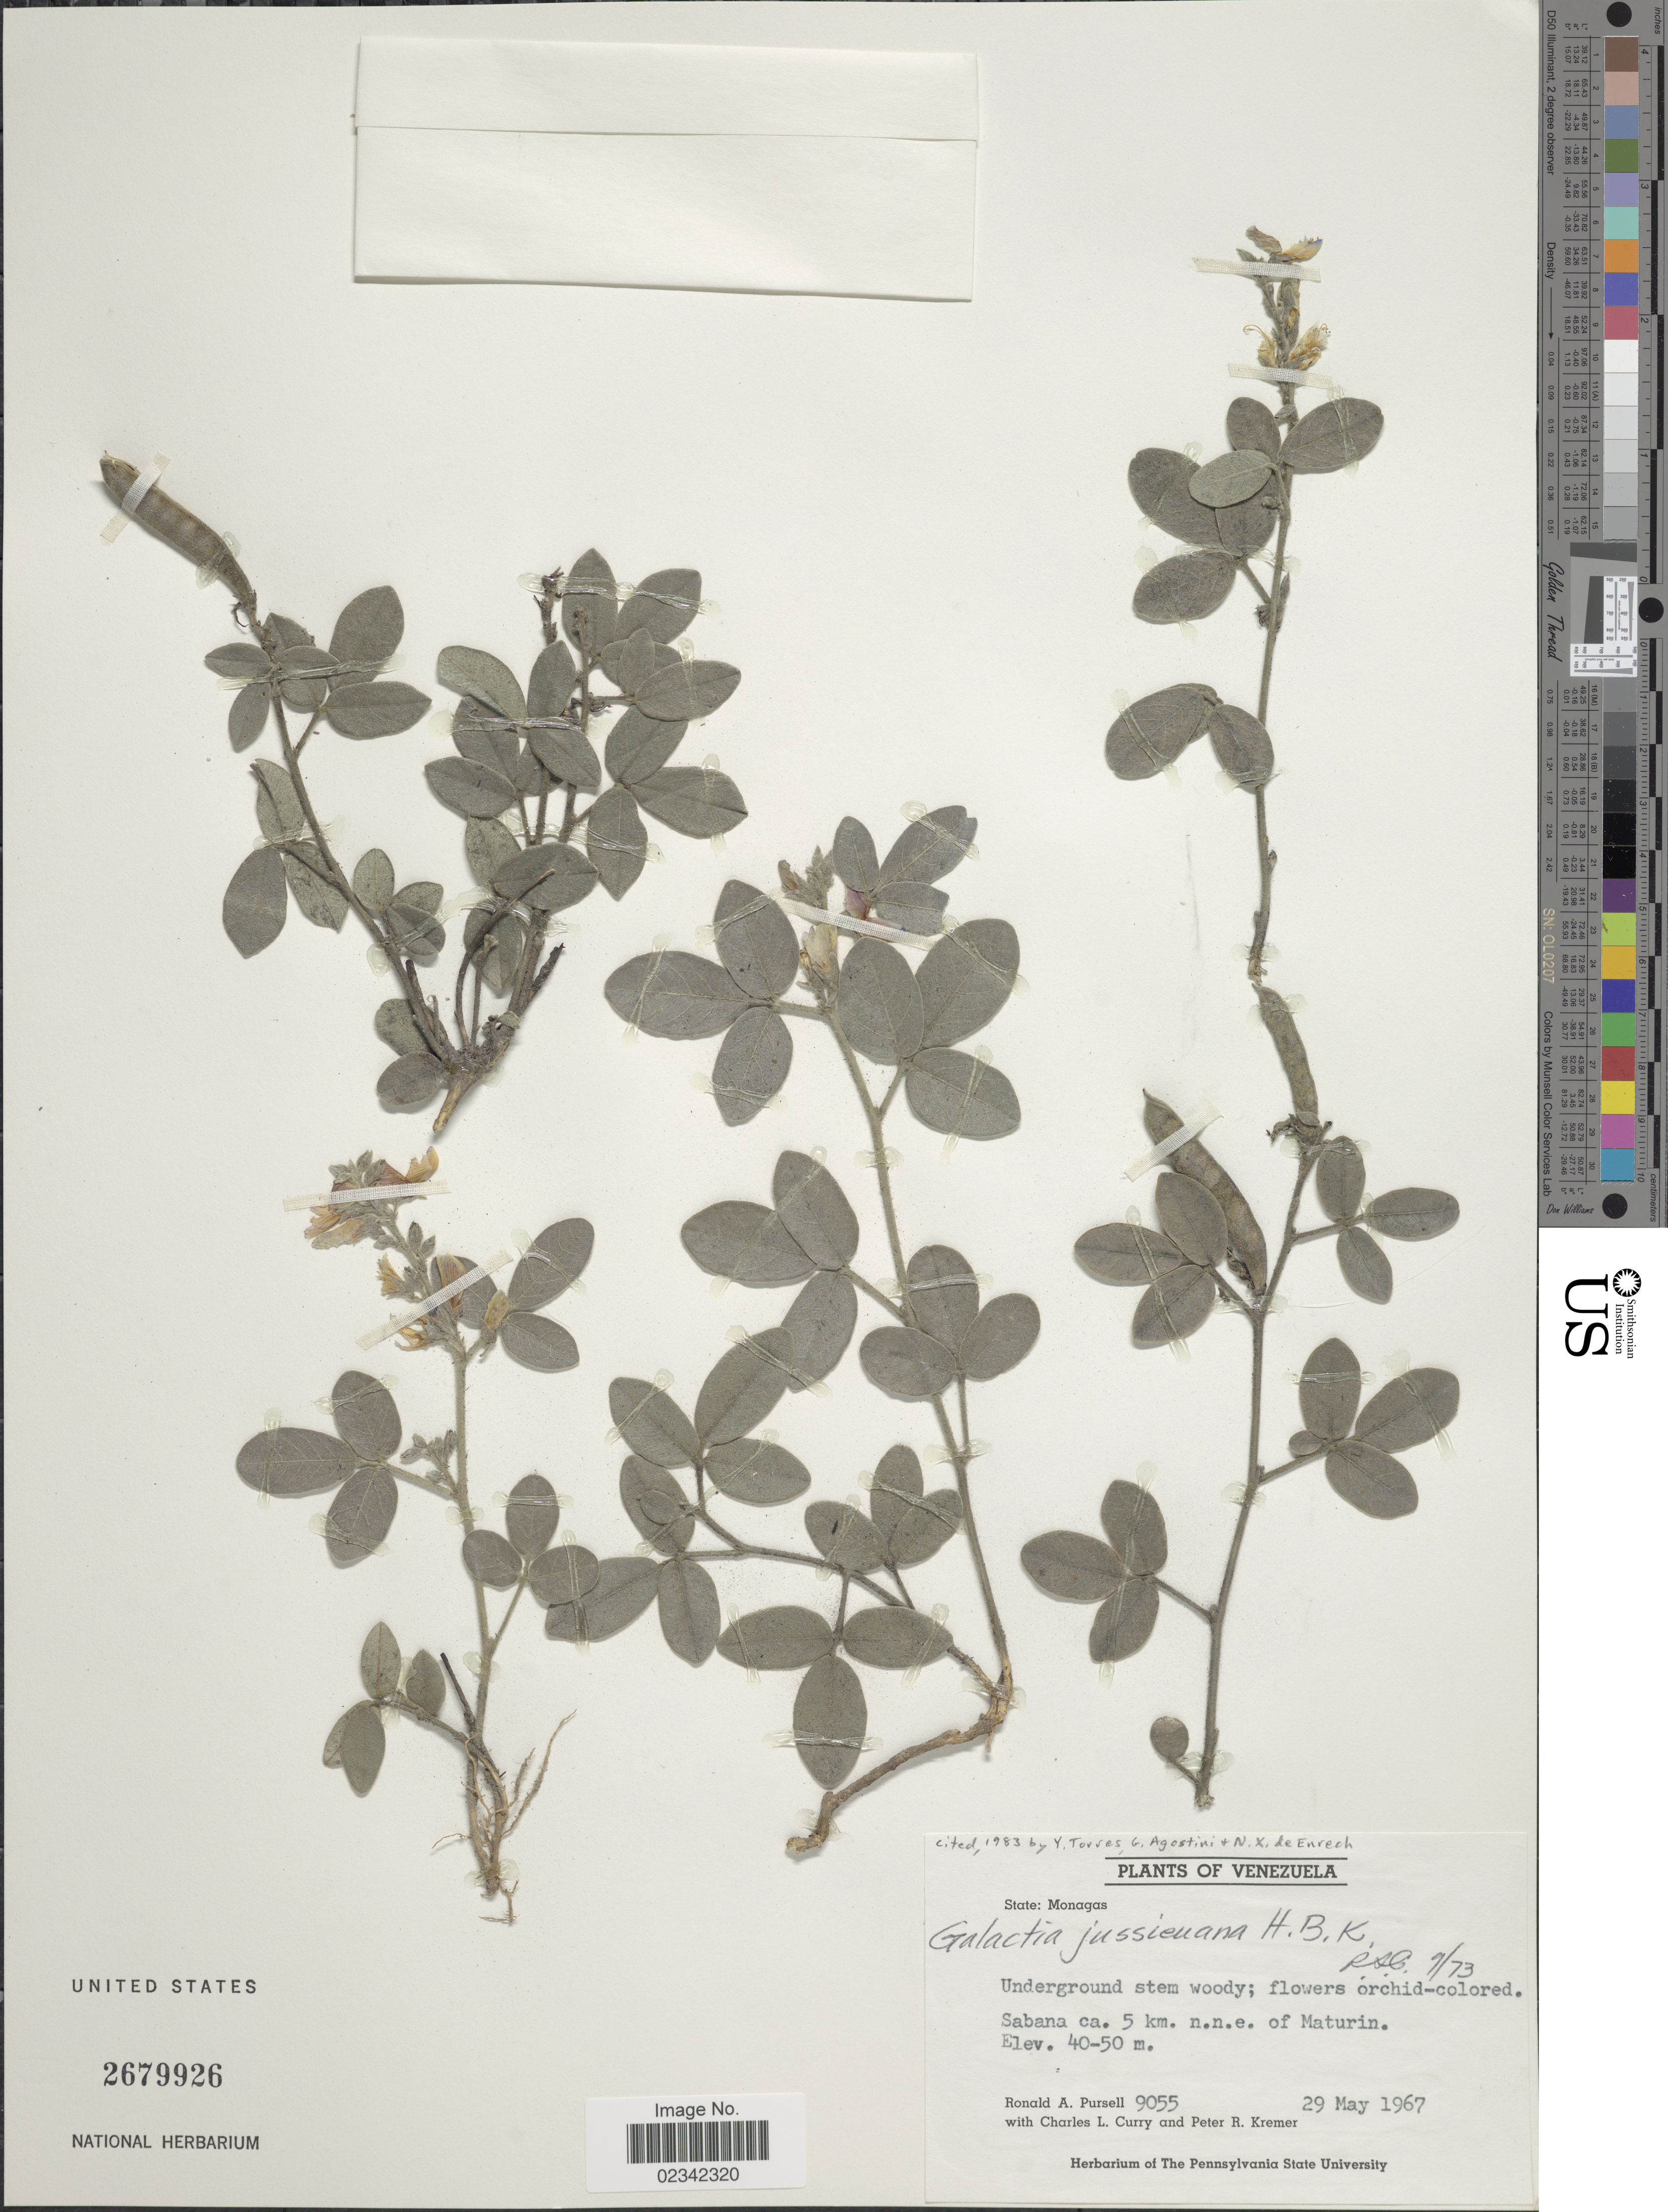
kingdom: Plantae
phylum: Tracheophyta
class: Magnoliopsida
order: Fabales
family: Fabaceae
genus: Galactia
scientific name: Galactia jussiaeana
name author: Kunth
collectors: R. A. Pursell, C. L. Curry & P. Kremer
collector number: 9055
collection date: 1967-05-29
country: Venezuela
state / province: Monagas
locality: Sabana, ca. 5 km. n.n.e. of Maturin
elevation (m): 40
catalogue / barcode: US 2679926